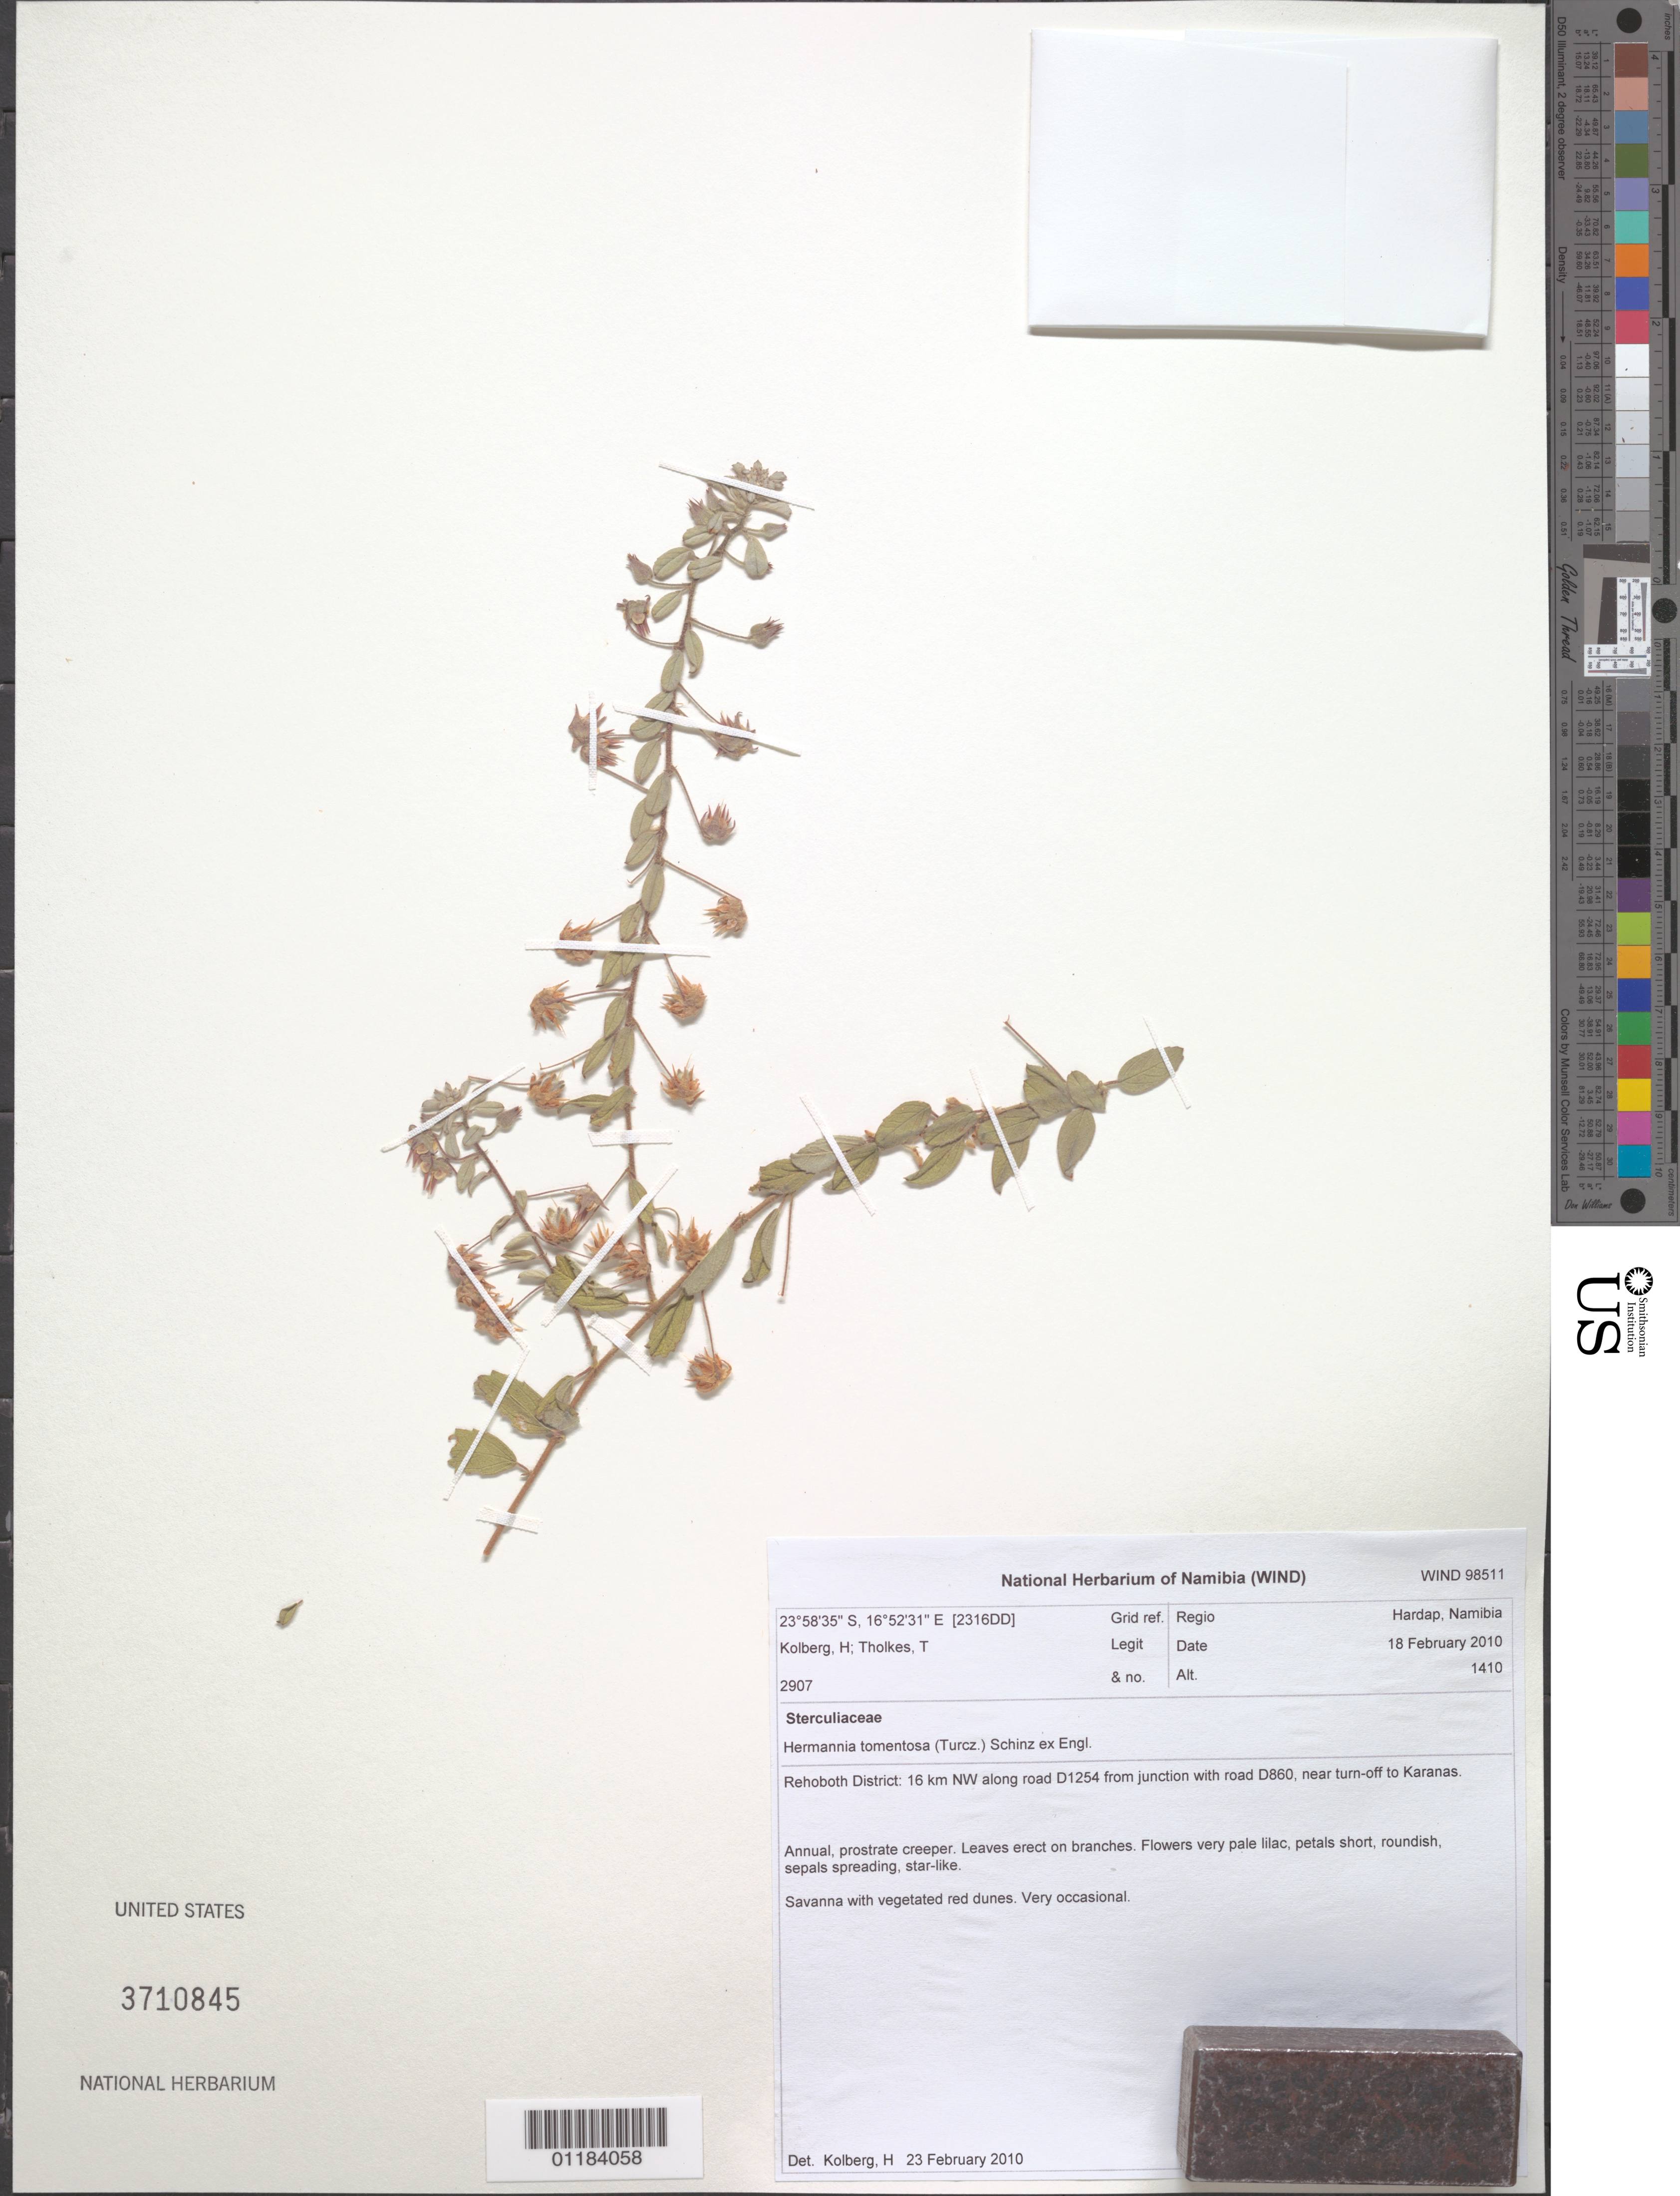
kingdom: Plantae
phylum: Tracheophyta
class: Magnoliopsida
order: Malvales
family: Malvaceae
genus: Hermannia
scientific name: Hermannia tomentosa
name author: Schinz ex Engl.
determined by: Kolberg, H. H.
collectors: H. H. Kolberg & T. Tholkes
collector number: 2907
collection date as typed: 18 February 2010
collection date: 2010-02-18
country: Namibia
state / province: Hardap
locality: Rehoboth District: 16 km NW along road D1254 from junction with road D860, near turn-off to Karanas.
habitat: savanna with vegetated red dunes.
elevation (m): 1410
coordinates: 23 58 35 S, 16 52 31 E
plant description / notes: annual creeper, very occasional.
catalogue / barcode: US 3710845